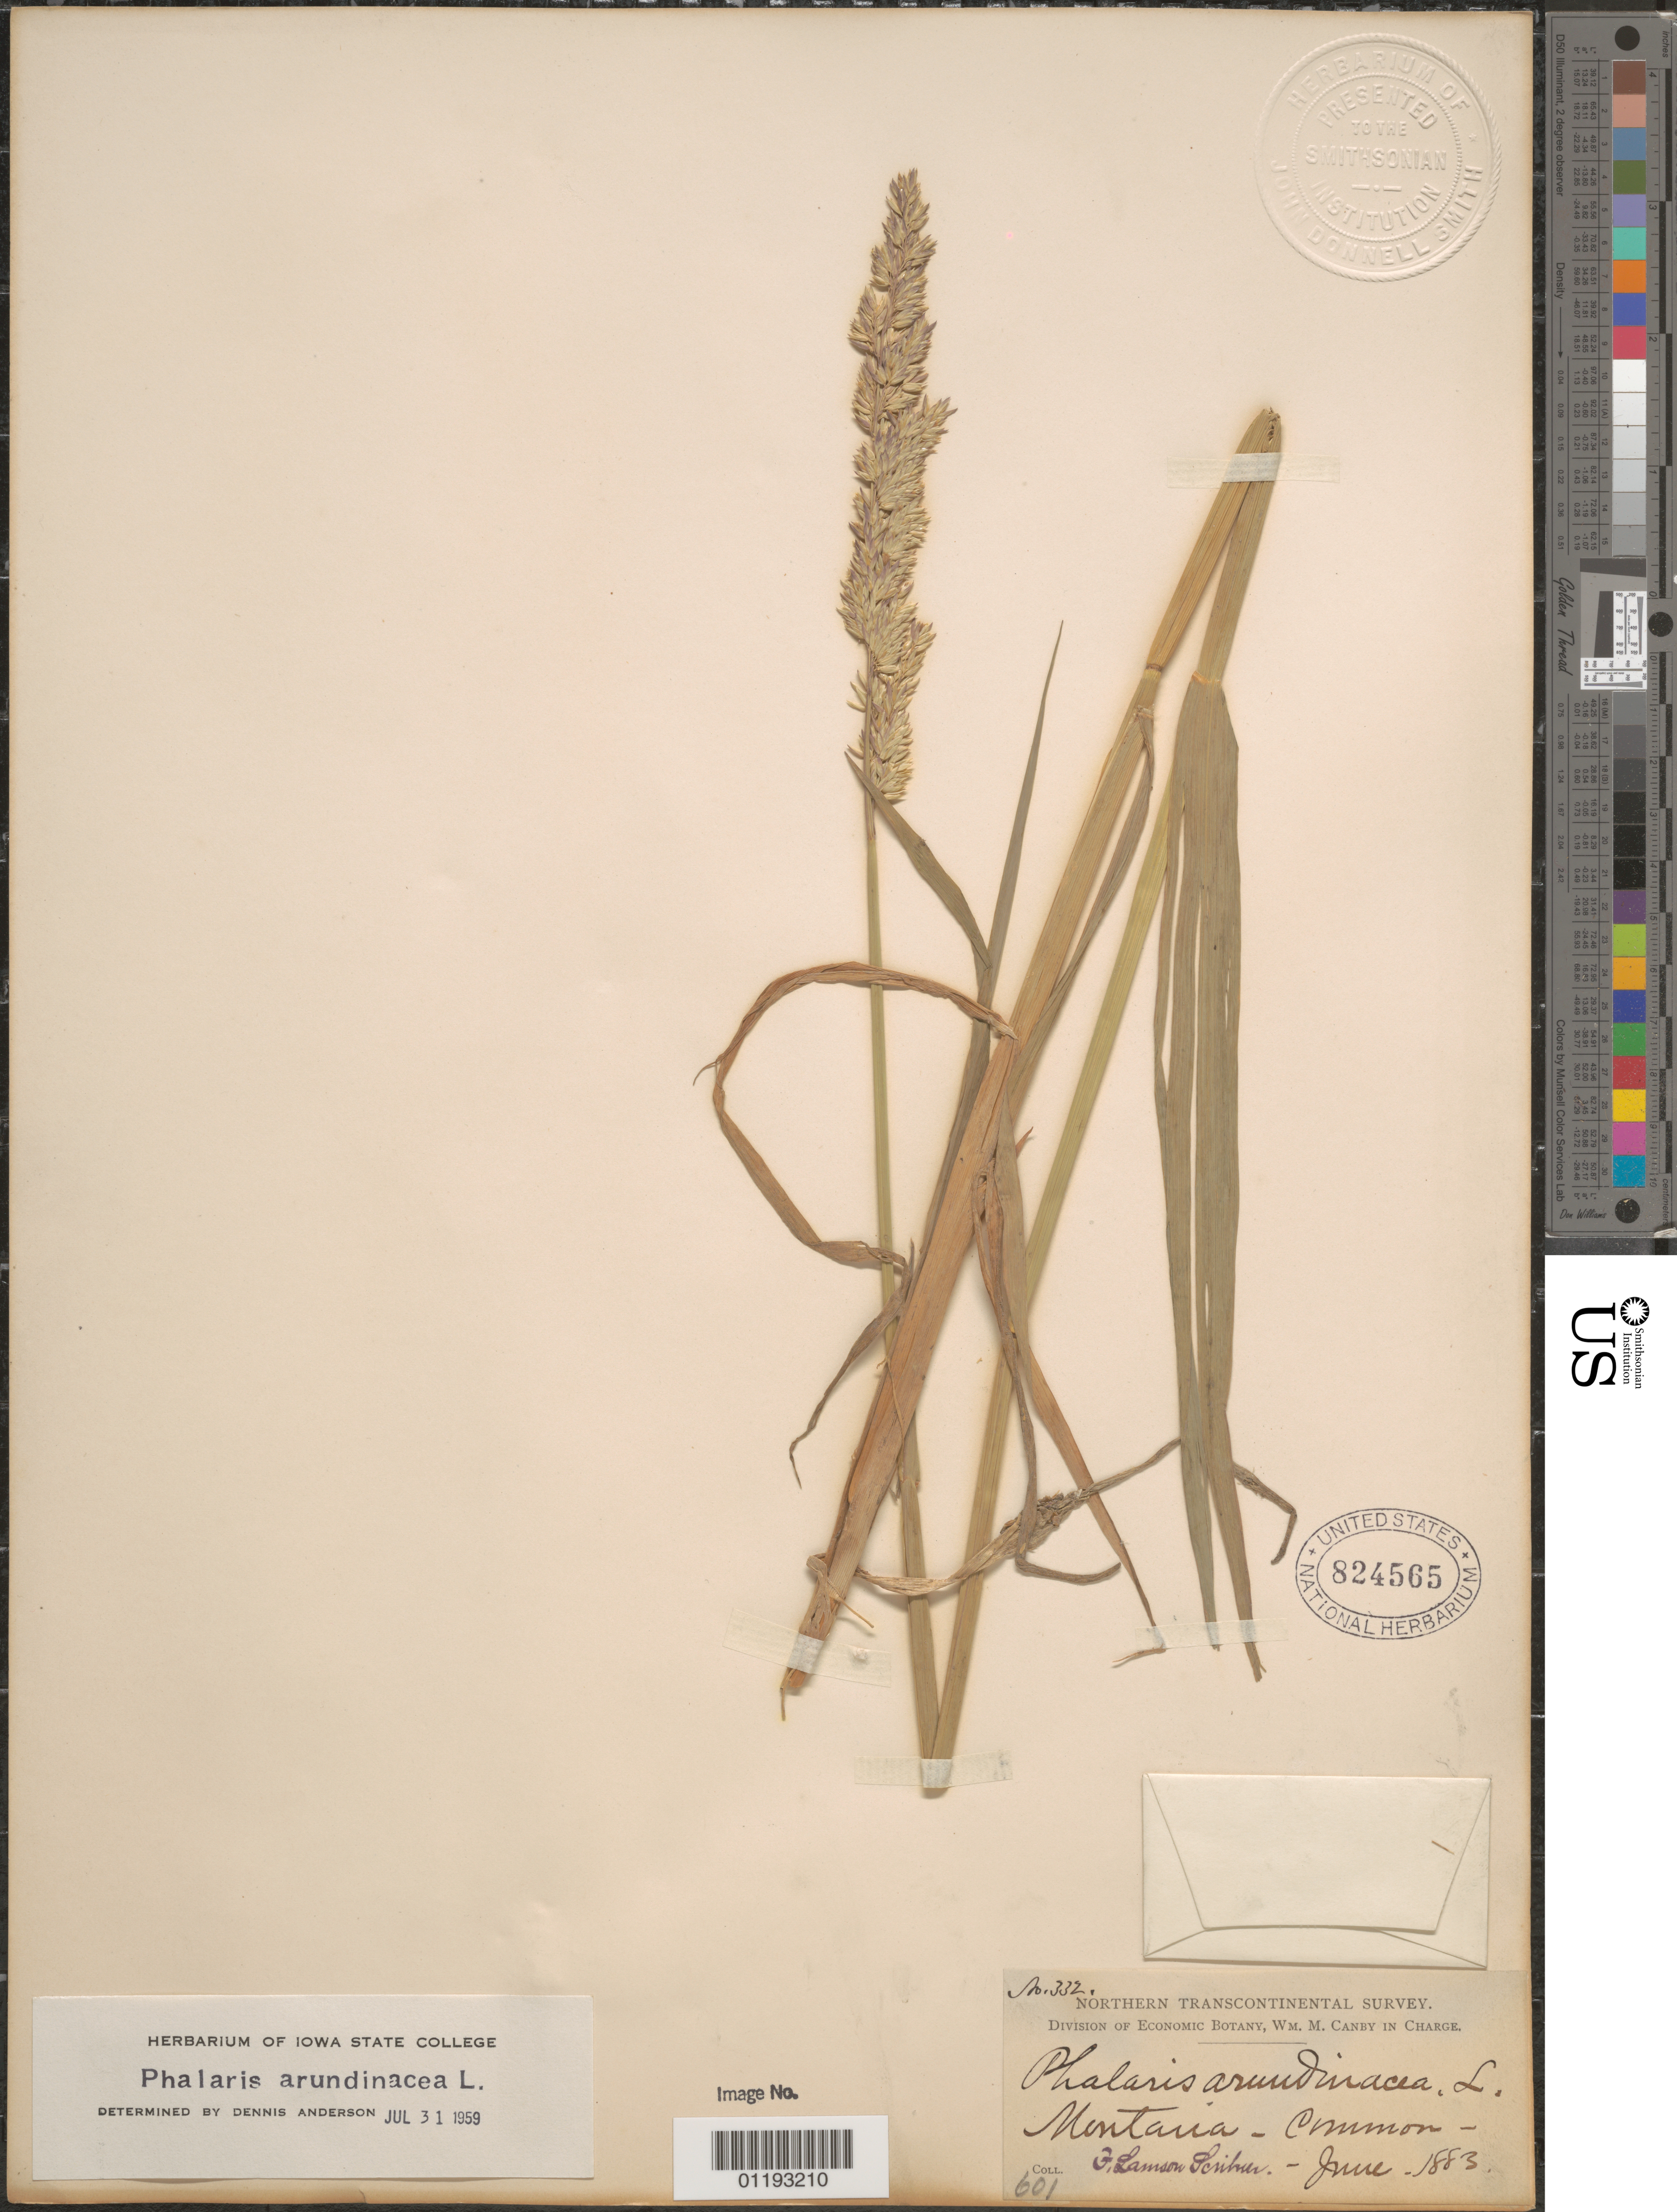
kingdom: Plantae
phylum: Tracheophyta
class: Liliopsida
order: Poales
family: Poaceae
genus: Phalaris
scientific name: Phalaris arundinacea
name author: L.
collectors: F. L. Scribner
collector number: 332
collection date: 1883-06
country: United States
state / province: Montana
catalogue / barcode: US 824565